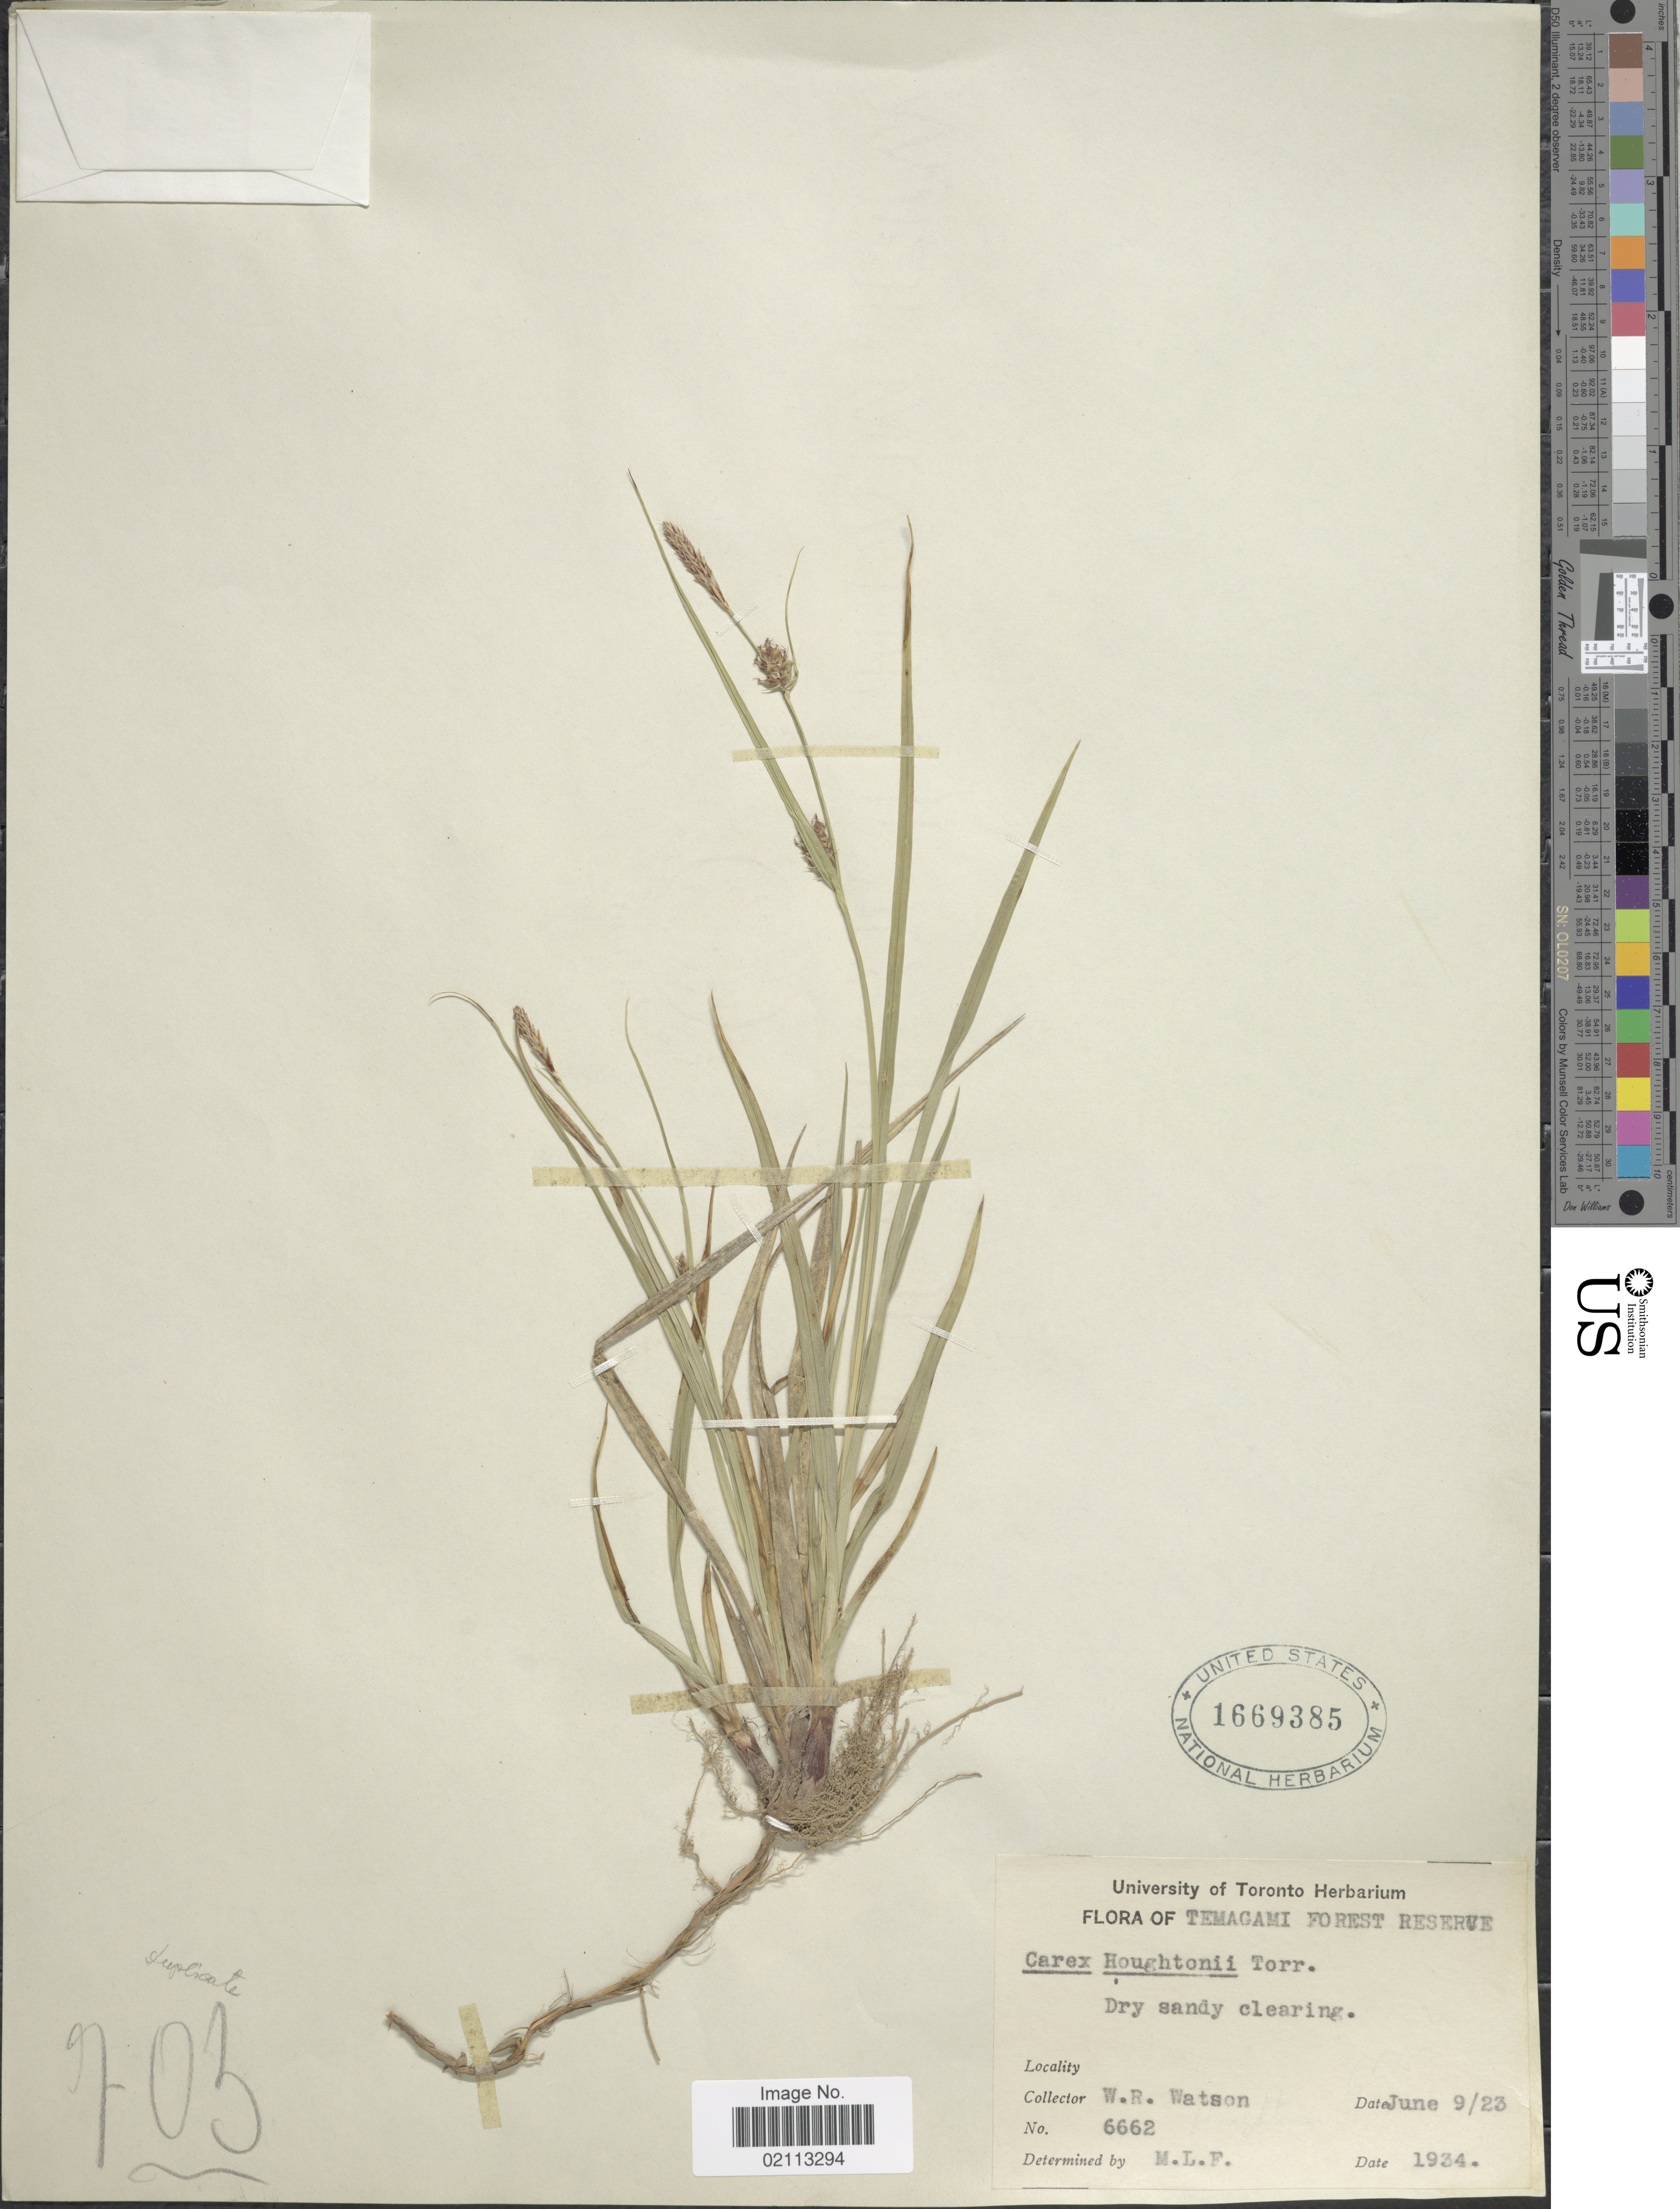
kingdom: Plantae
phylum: Tracheophyta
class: Liliopsida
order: Poales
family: Cyperaceae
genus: Carex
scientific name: Carex houghtoniana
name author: Torr. ex Dewey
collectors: W. R. Watson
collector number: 6662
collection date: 1923-06-09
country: Canada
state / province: Ontario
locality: Temagami Forest Reserve, Dry sandy clearing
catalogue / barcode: US 1669385